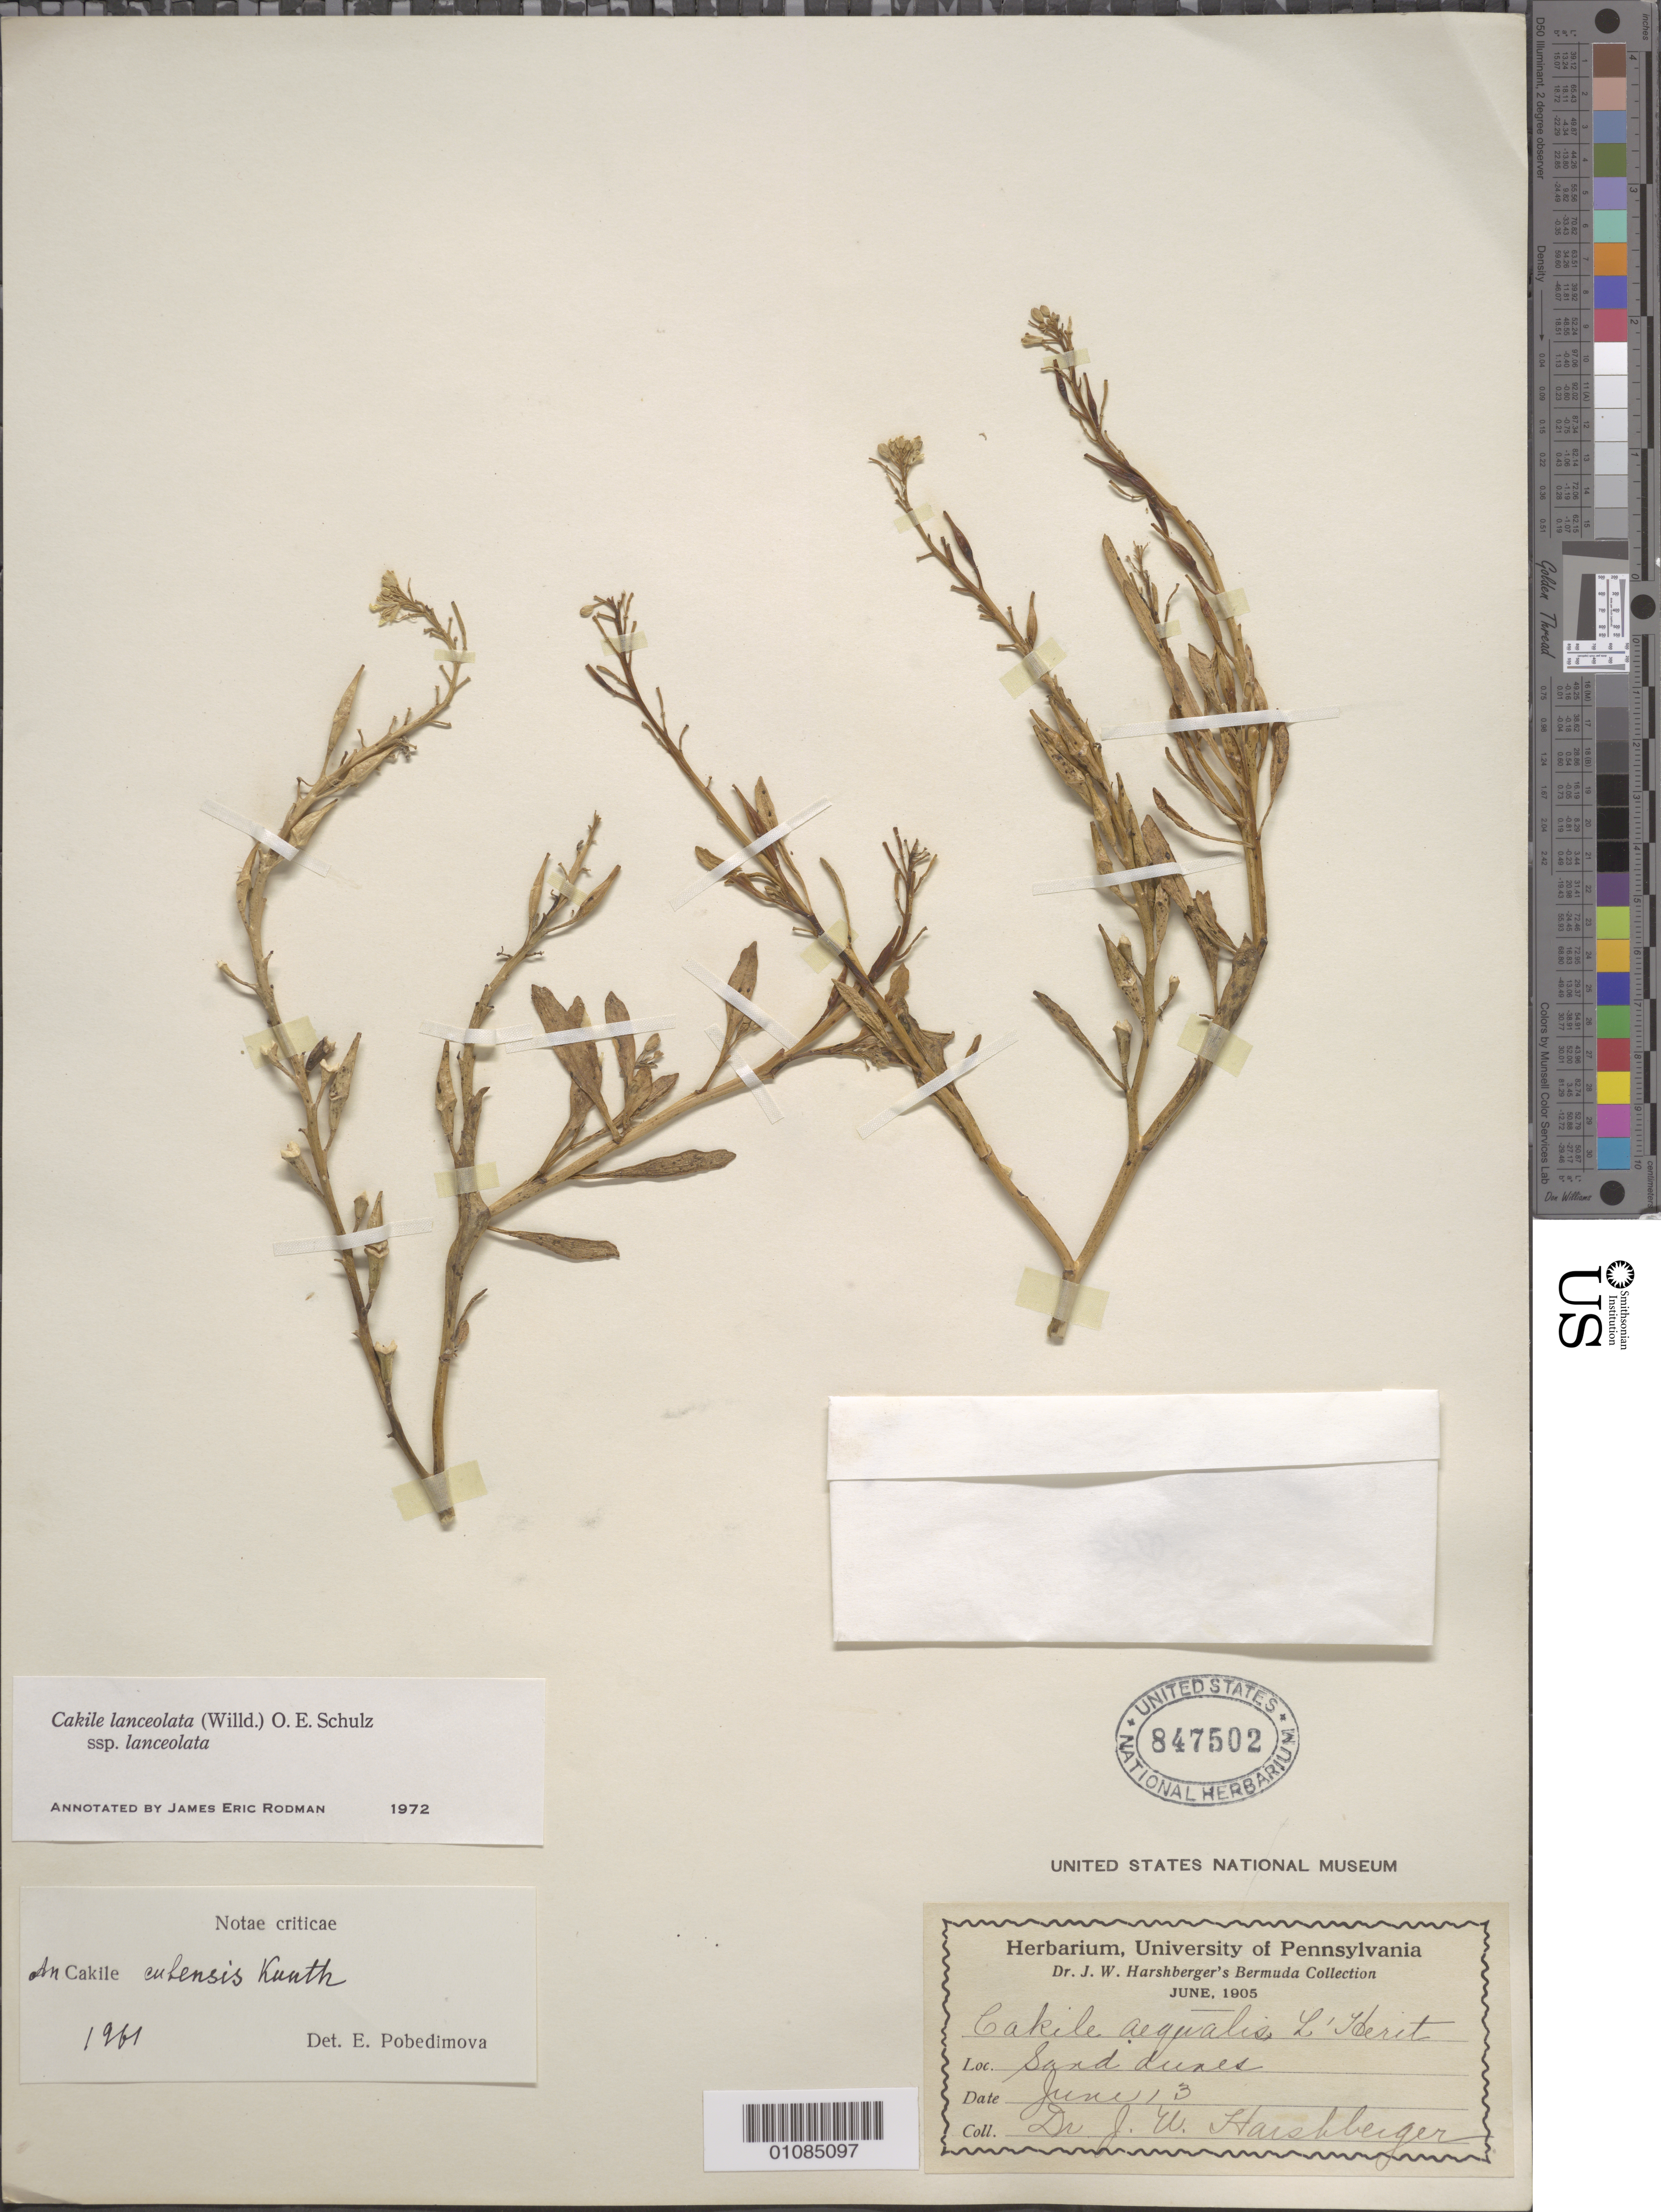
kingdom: Plantae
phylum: Tracheophyta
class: Magnoliopsida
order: Brassicales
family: Brassicaceae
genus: Cakile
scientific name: Cakile lanceolata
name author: (Willd.) O.E. Schulz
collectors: J. W. Harshberger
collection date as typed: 13 Jun 1905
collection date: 1905-06-13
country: Bermuda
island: Bermuda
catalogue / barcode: US 847502